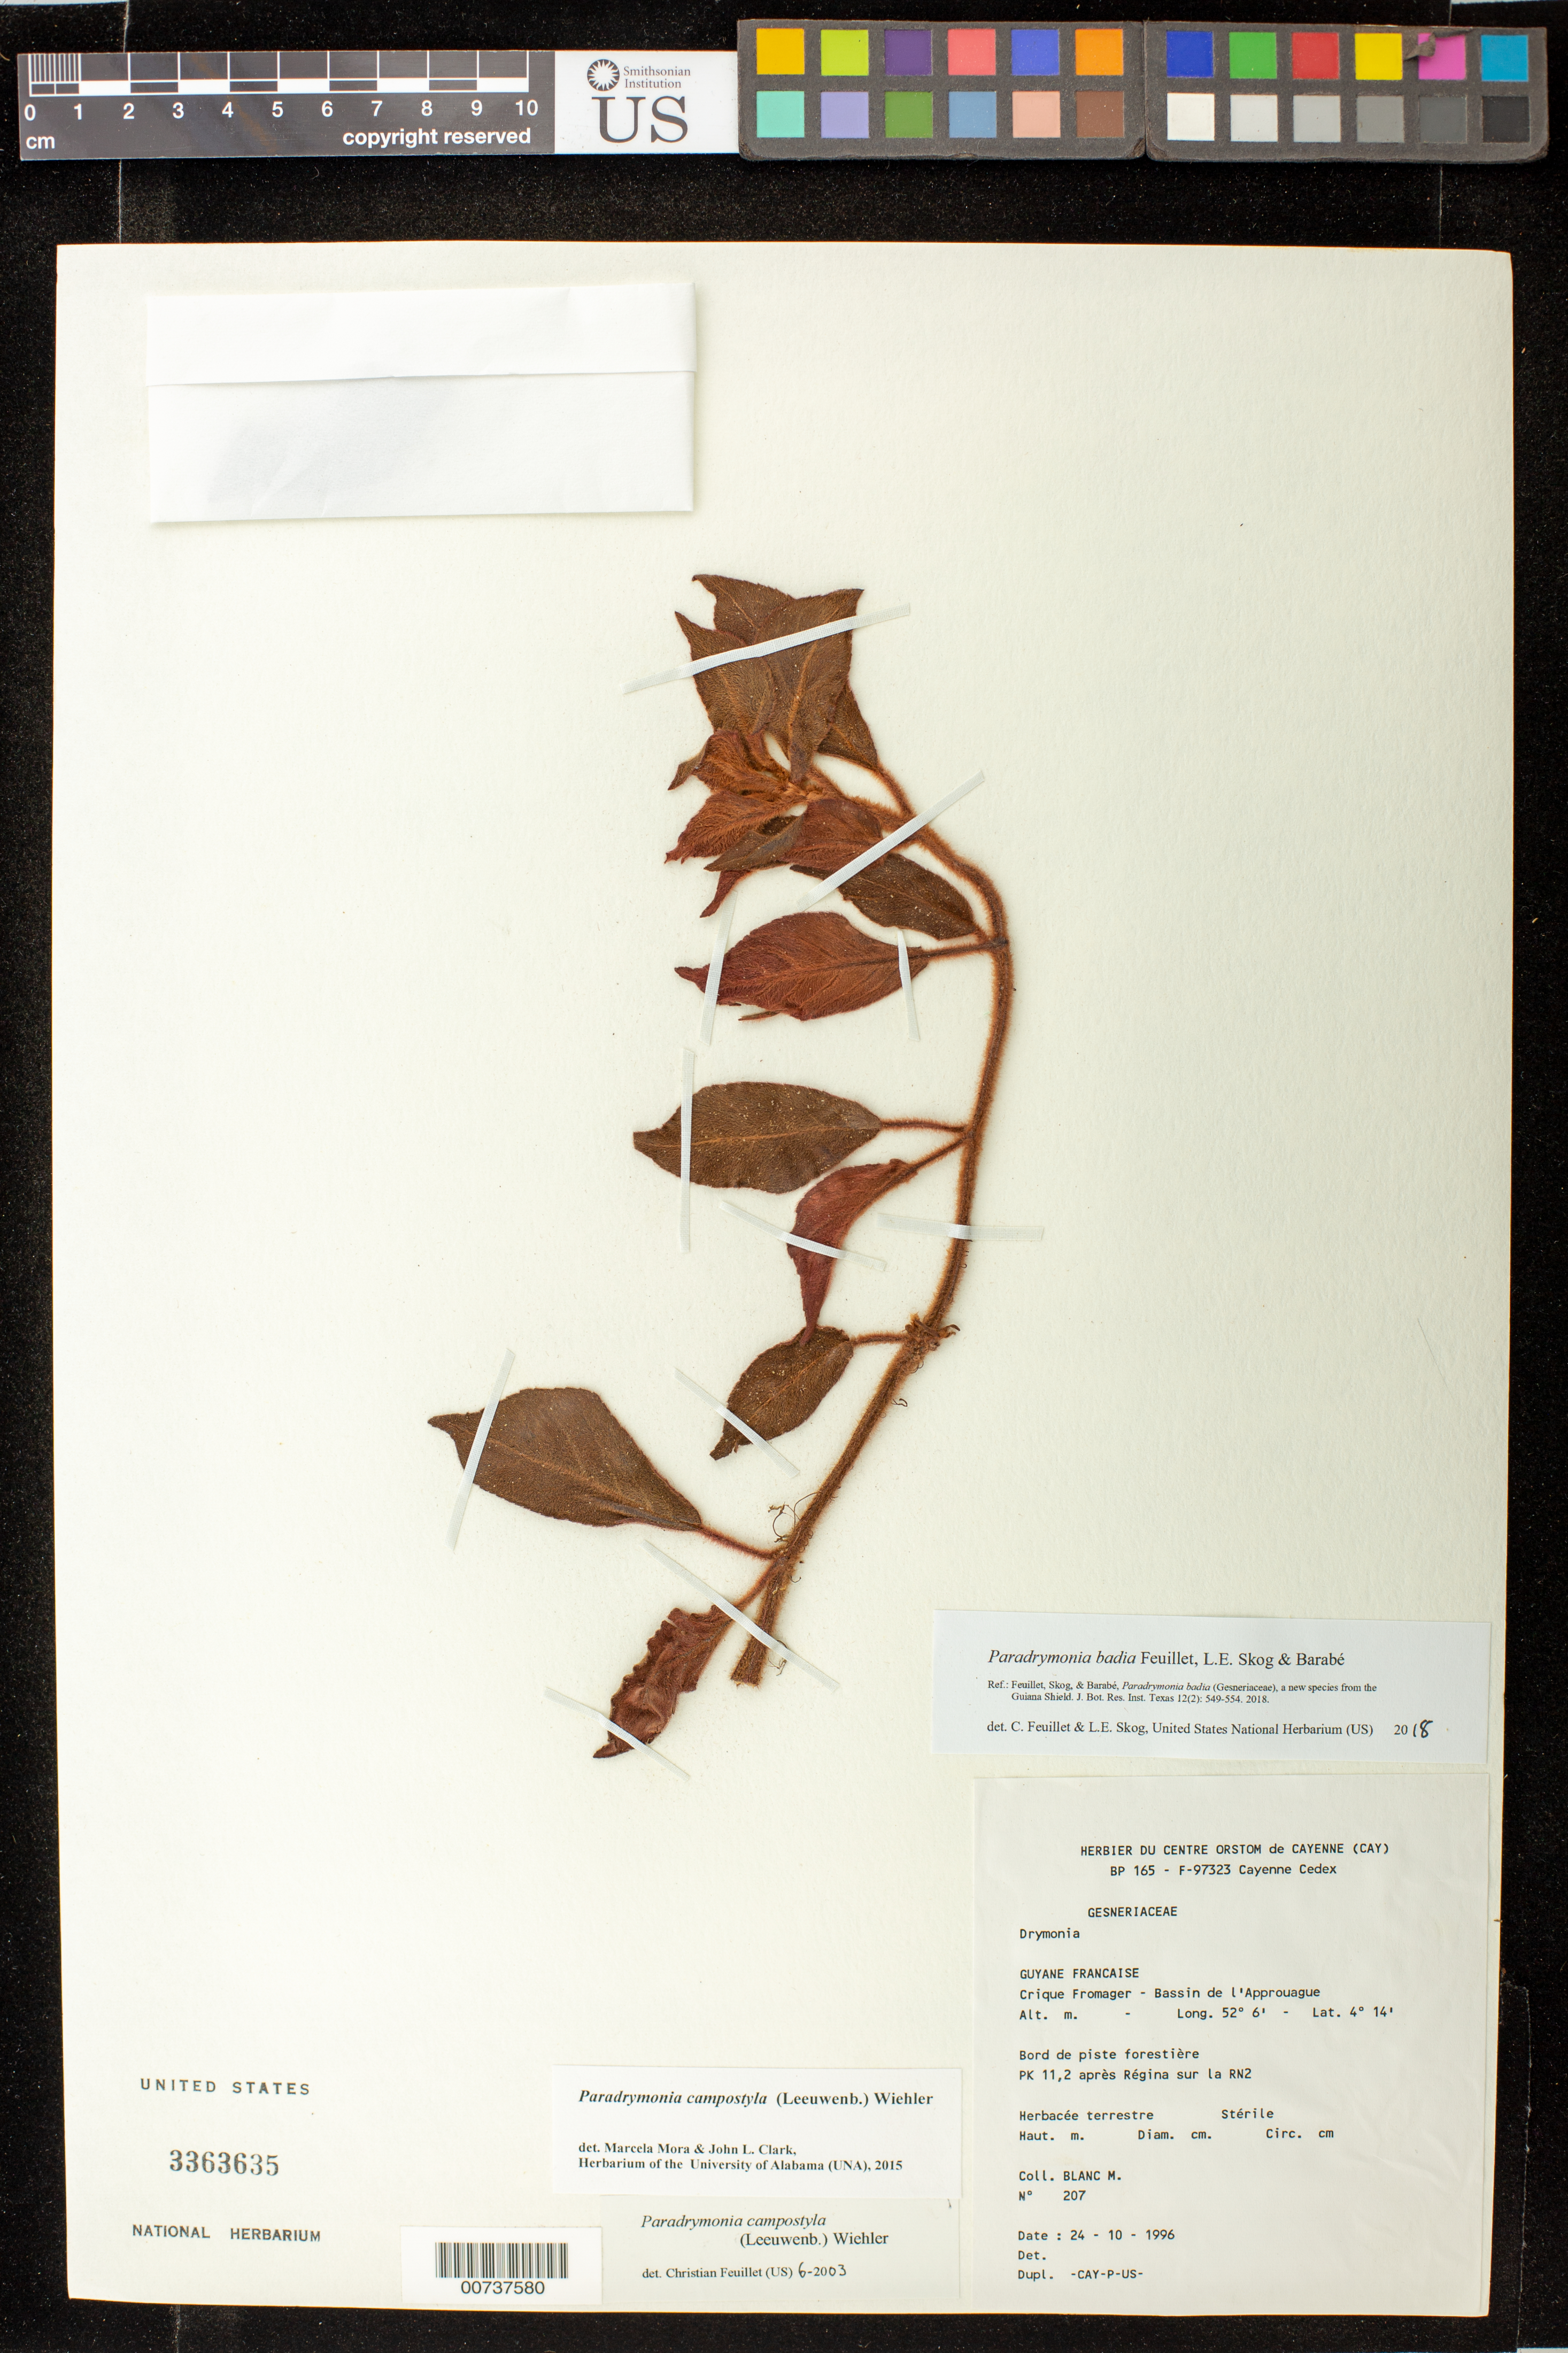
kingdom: Plantae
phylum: Tracheophyta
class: Magnoliopsida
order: Lamiales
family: Gesneriaceae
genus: Paradrymonia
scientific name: Paradrymonia badia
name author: Feuillet et al.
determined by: Skog, Laurence E.; Feuillet, C.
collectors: M. Blanc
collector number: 207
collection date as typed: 24 Oct 1996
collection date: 1996-10-24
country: French Guiana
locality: Crique Fromager - Bassin de l'Approuague, PK 11,2 après Régina sur la RN2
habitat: Bord de piste forestière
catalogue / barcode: US 3363635